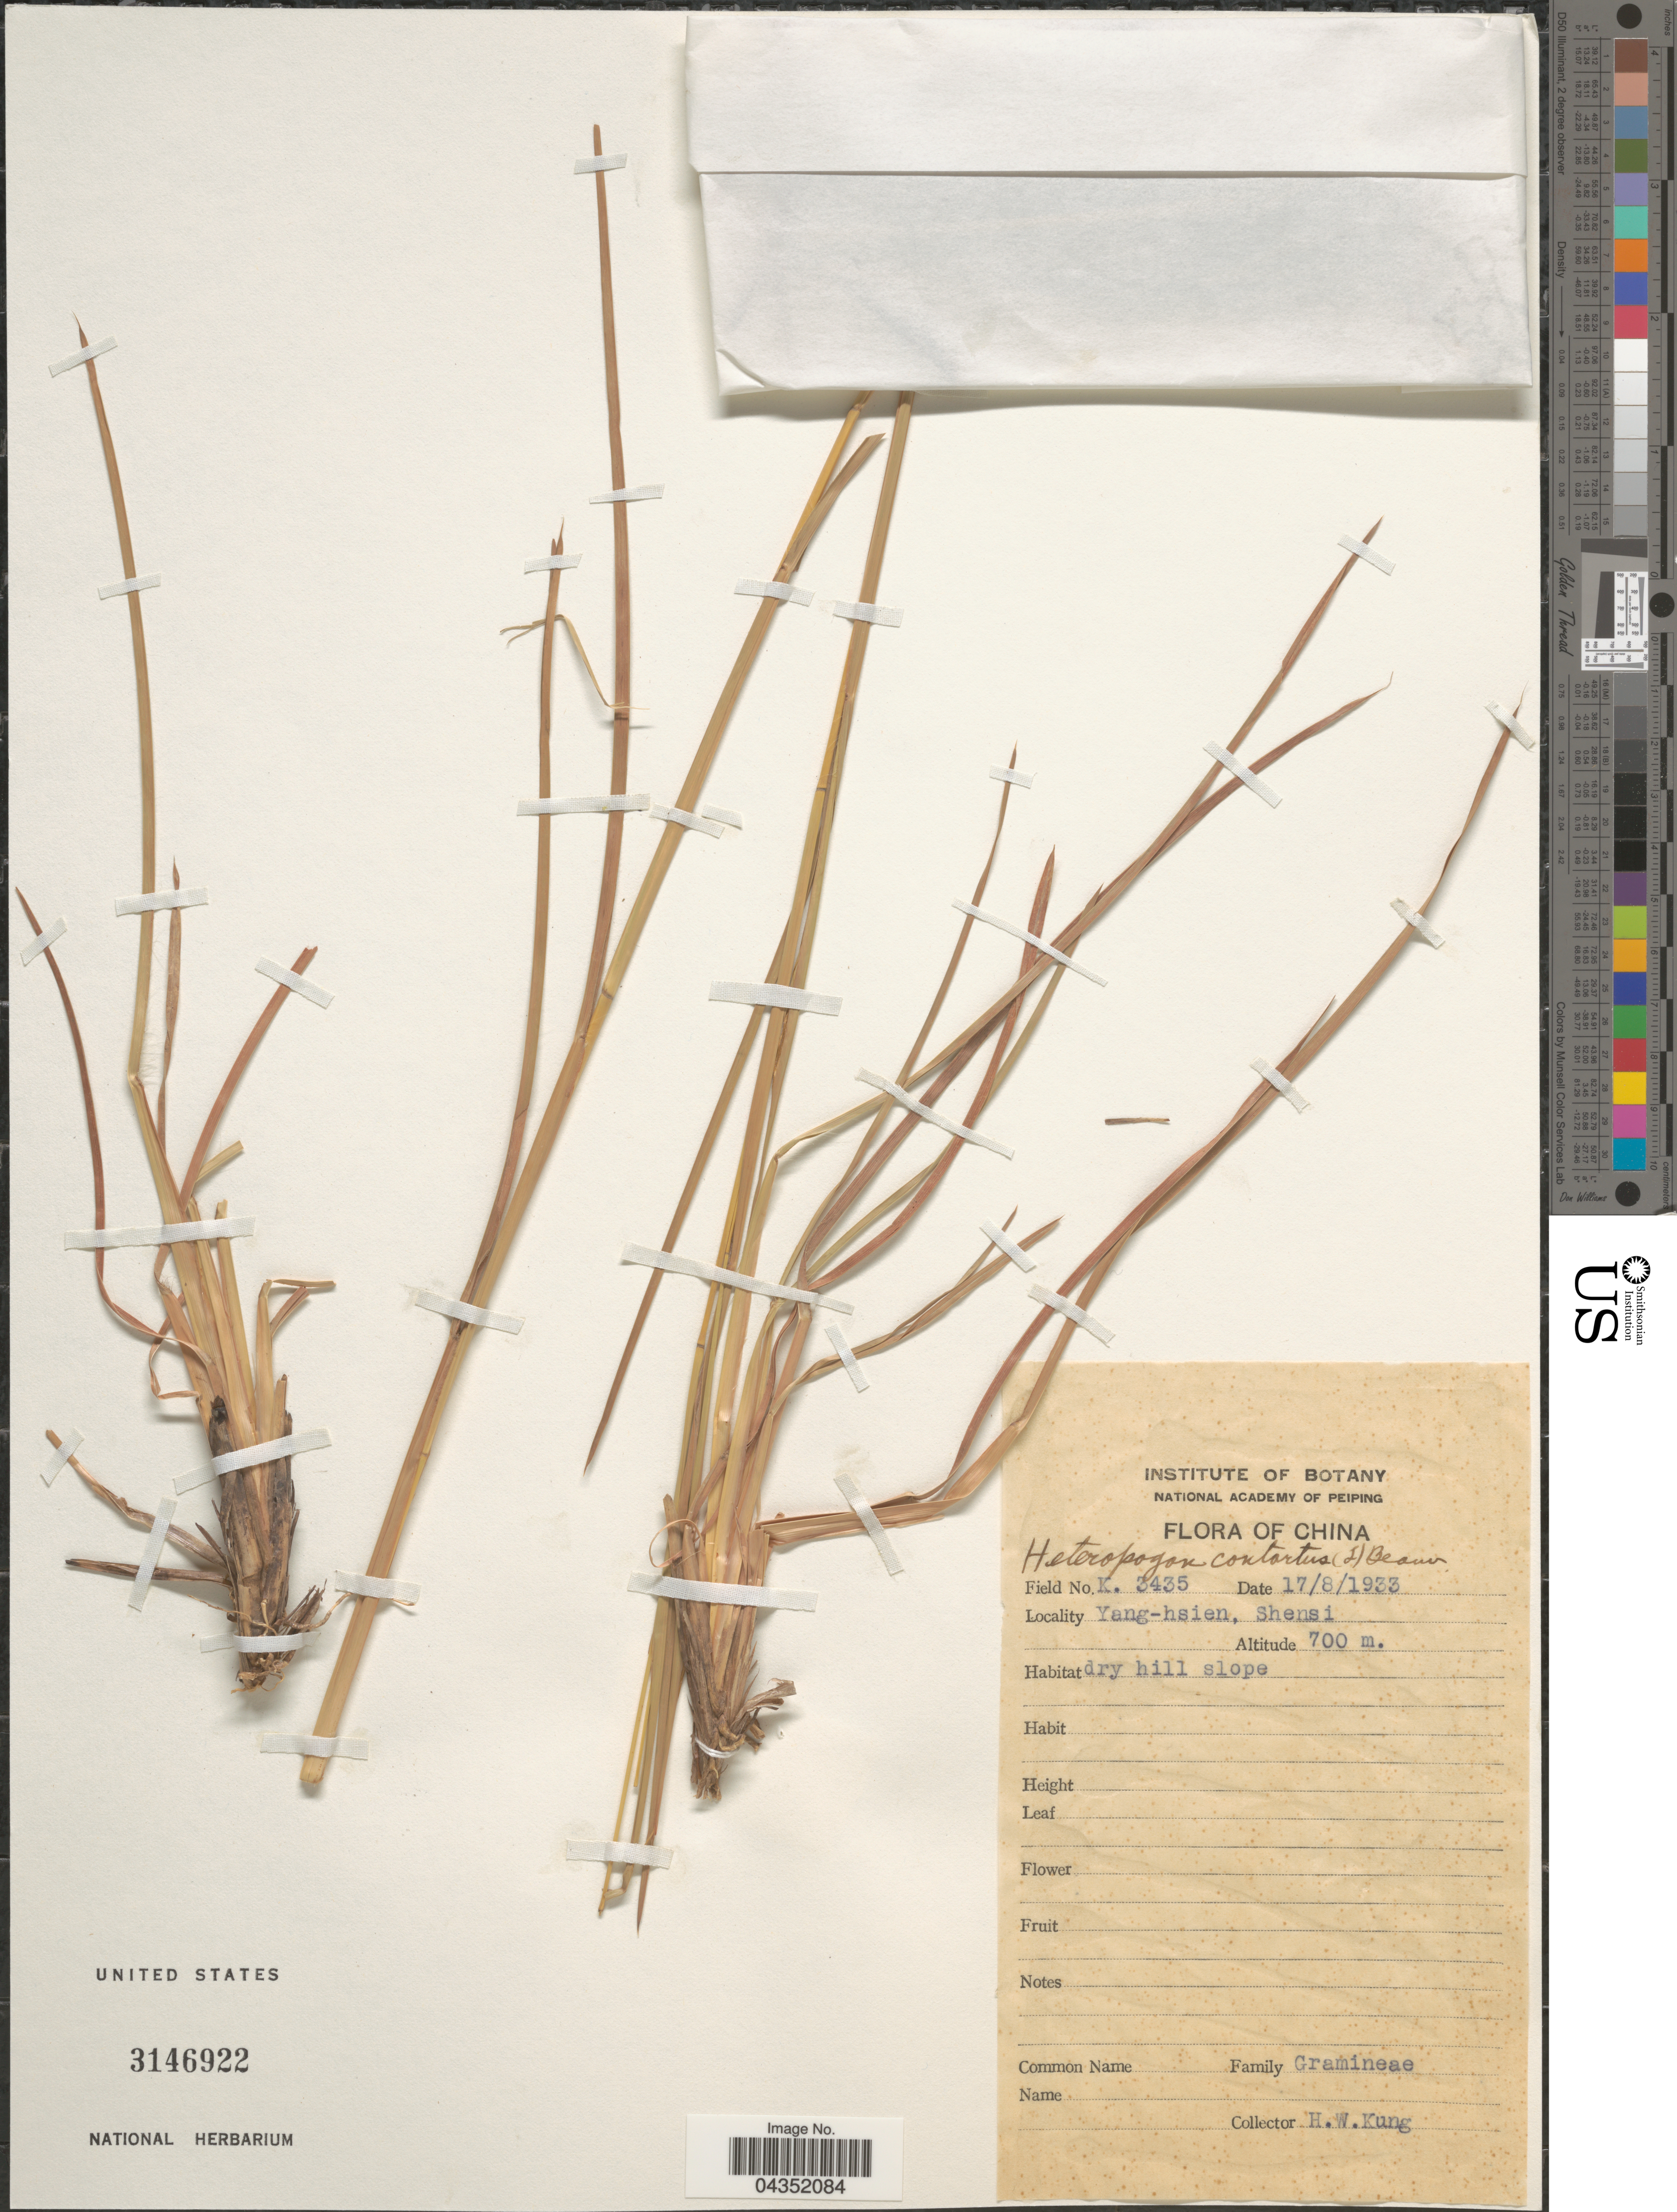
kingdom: Plantae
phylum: Tracheophyta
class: Liliopsida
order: Poales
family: Poaceae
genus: Heteropogon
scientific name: Heteropogon contortus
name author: (L.) P. Beauv. ex Roem. & Schult.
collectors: H. Kung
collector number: K3435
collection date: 1933-08-17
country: China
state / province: Shaanxi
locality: Yang-hsien, Shensi.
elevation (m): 700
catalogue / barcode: US 3146922